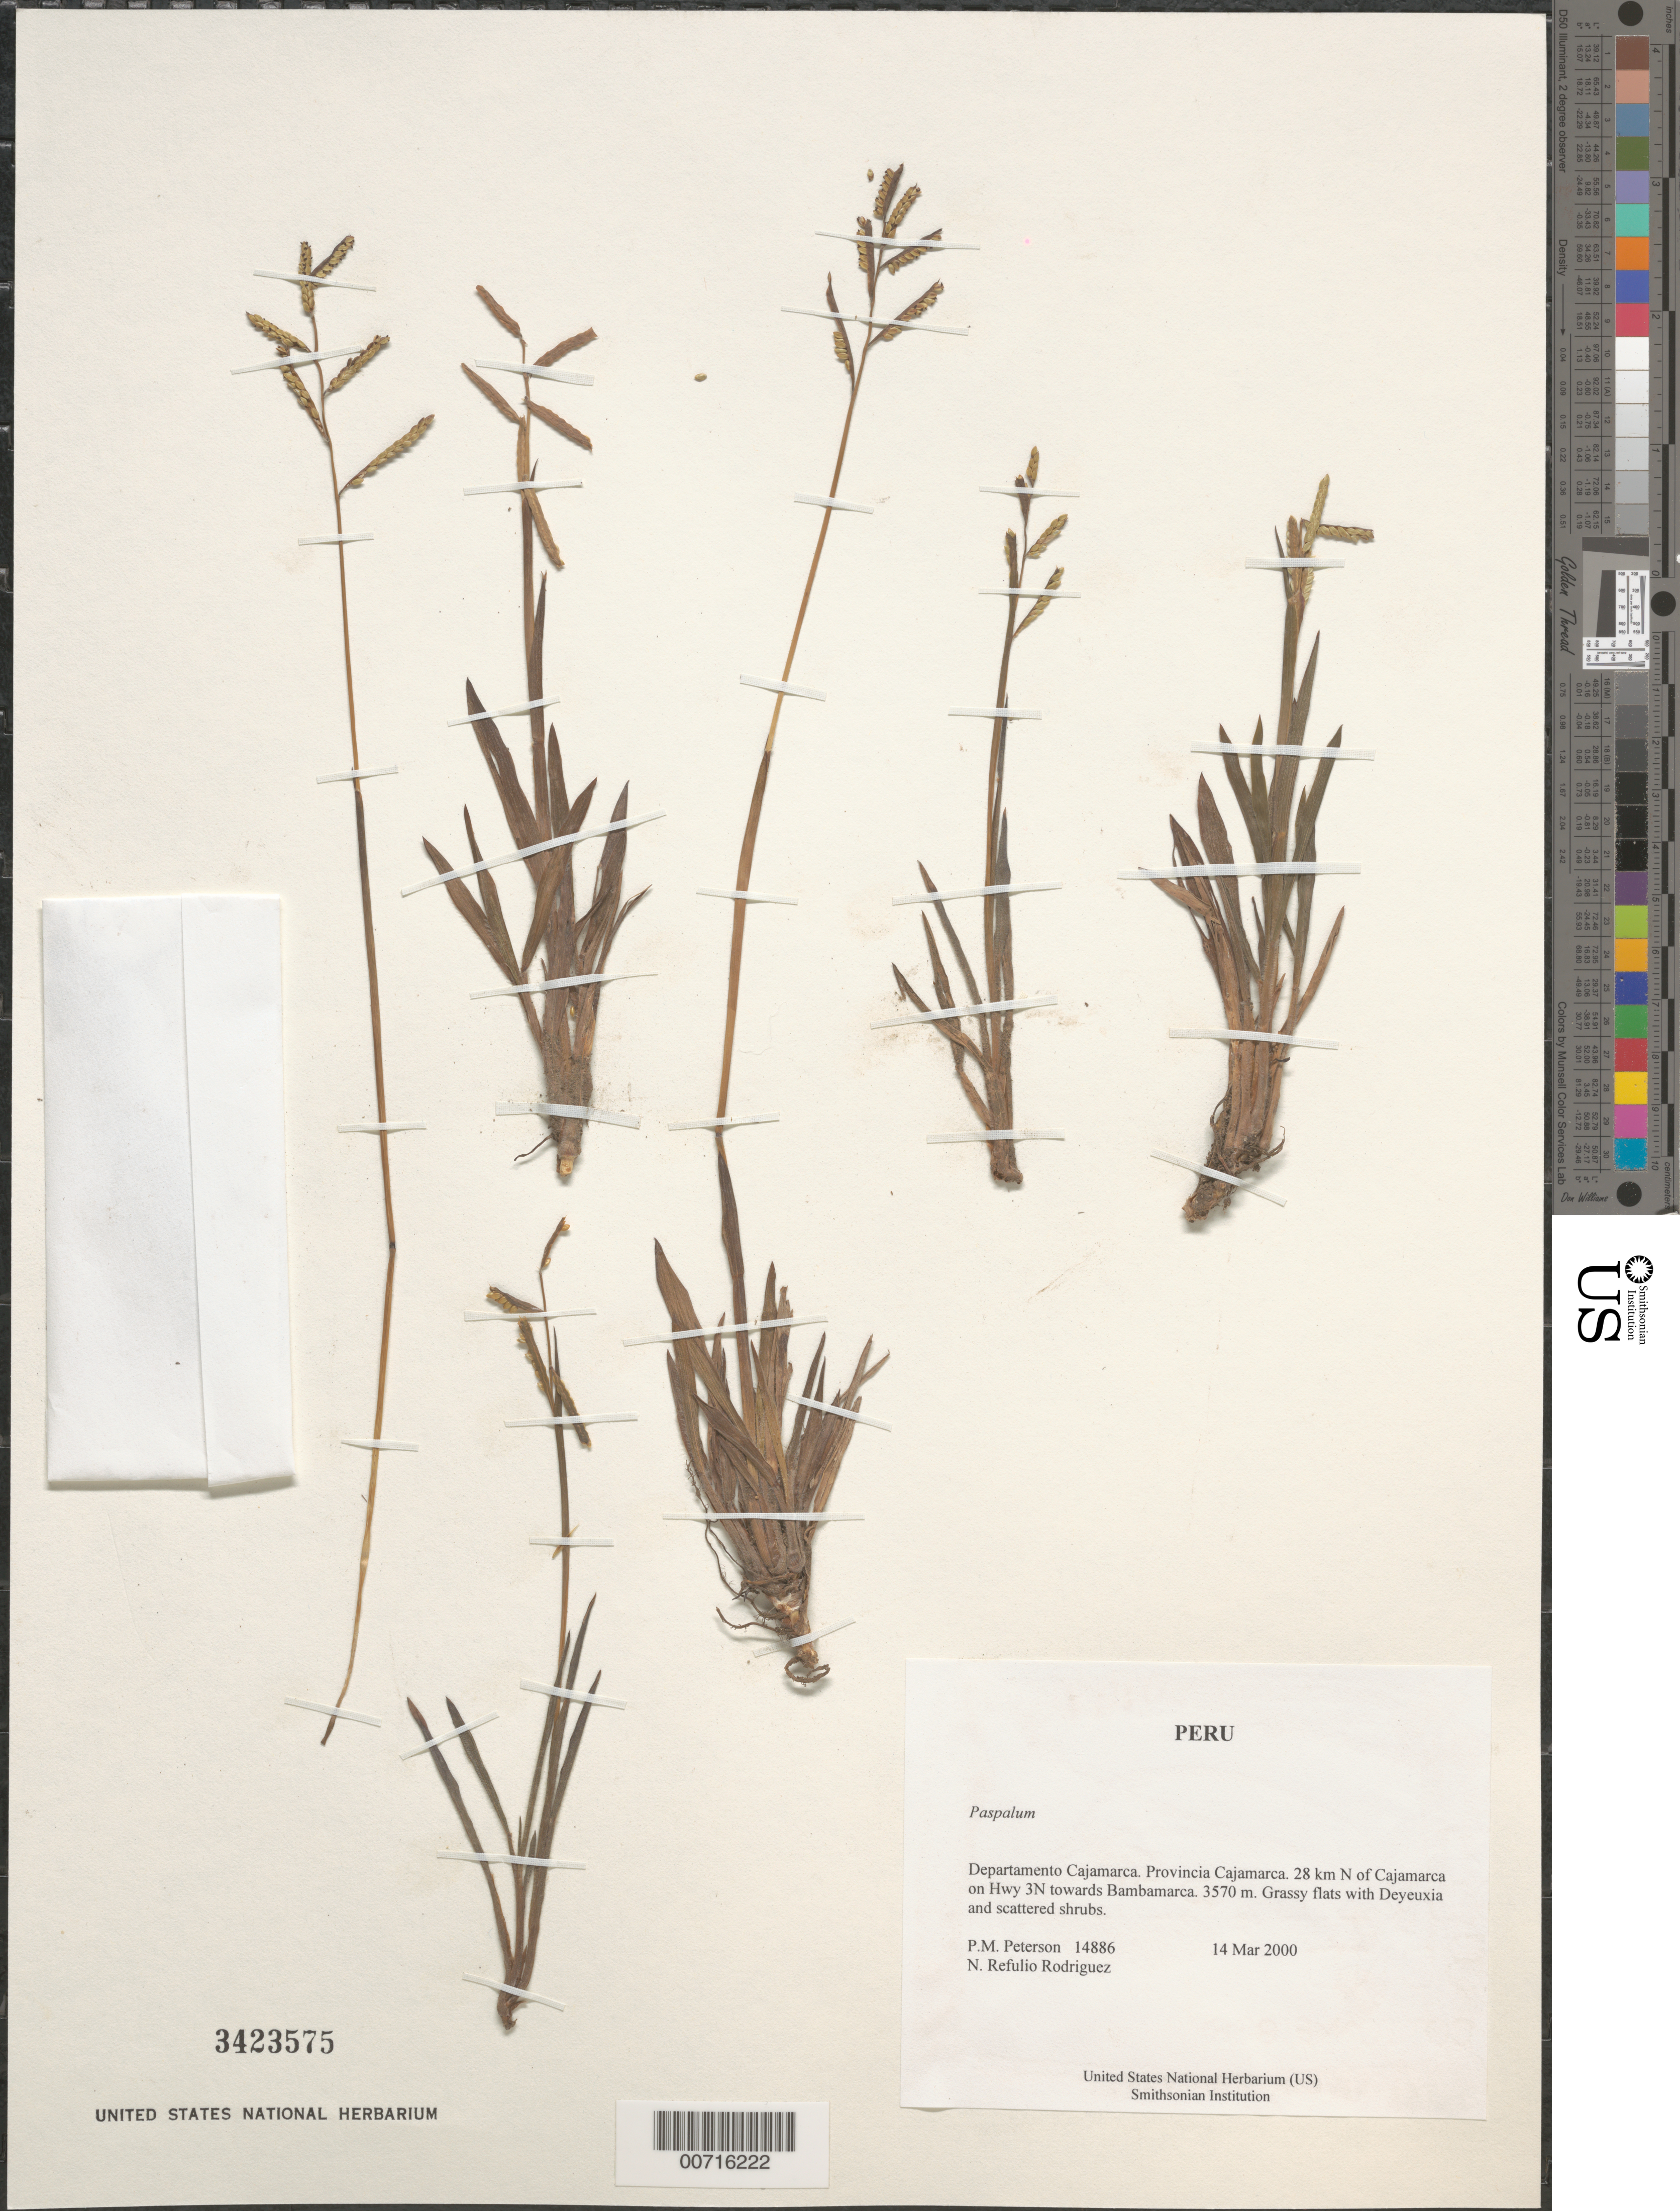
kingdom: Plantae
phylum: Tracheophyta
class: Liliopsida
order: Poales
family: Poaceae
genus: Paspalum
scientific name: Paspalum sp.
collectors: P. M. Peterson & N. Refulio-Rodríguez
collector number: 14886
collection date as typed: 14 Mar 2000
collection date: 2000-03-14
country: Peru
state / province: Cajamarca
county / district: Cajamarca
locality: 28 km N of Cajamarca on Hwy 3N towards Bambamarca.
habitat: Grassy flats with Deyeuxia and scattered shrubs.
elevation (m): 3570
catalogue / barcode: US 3423575